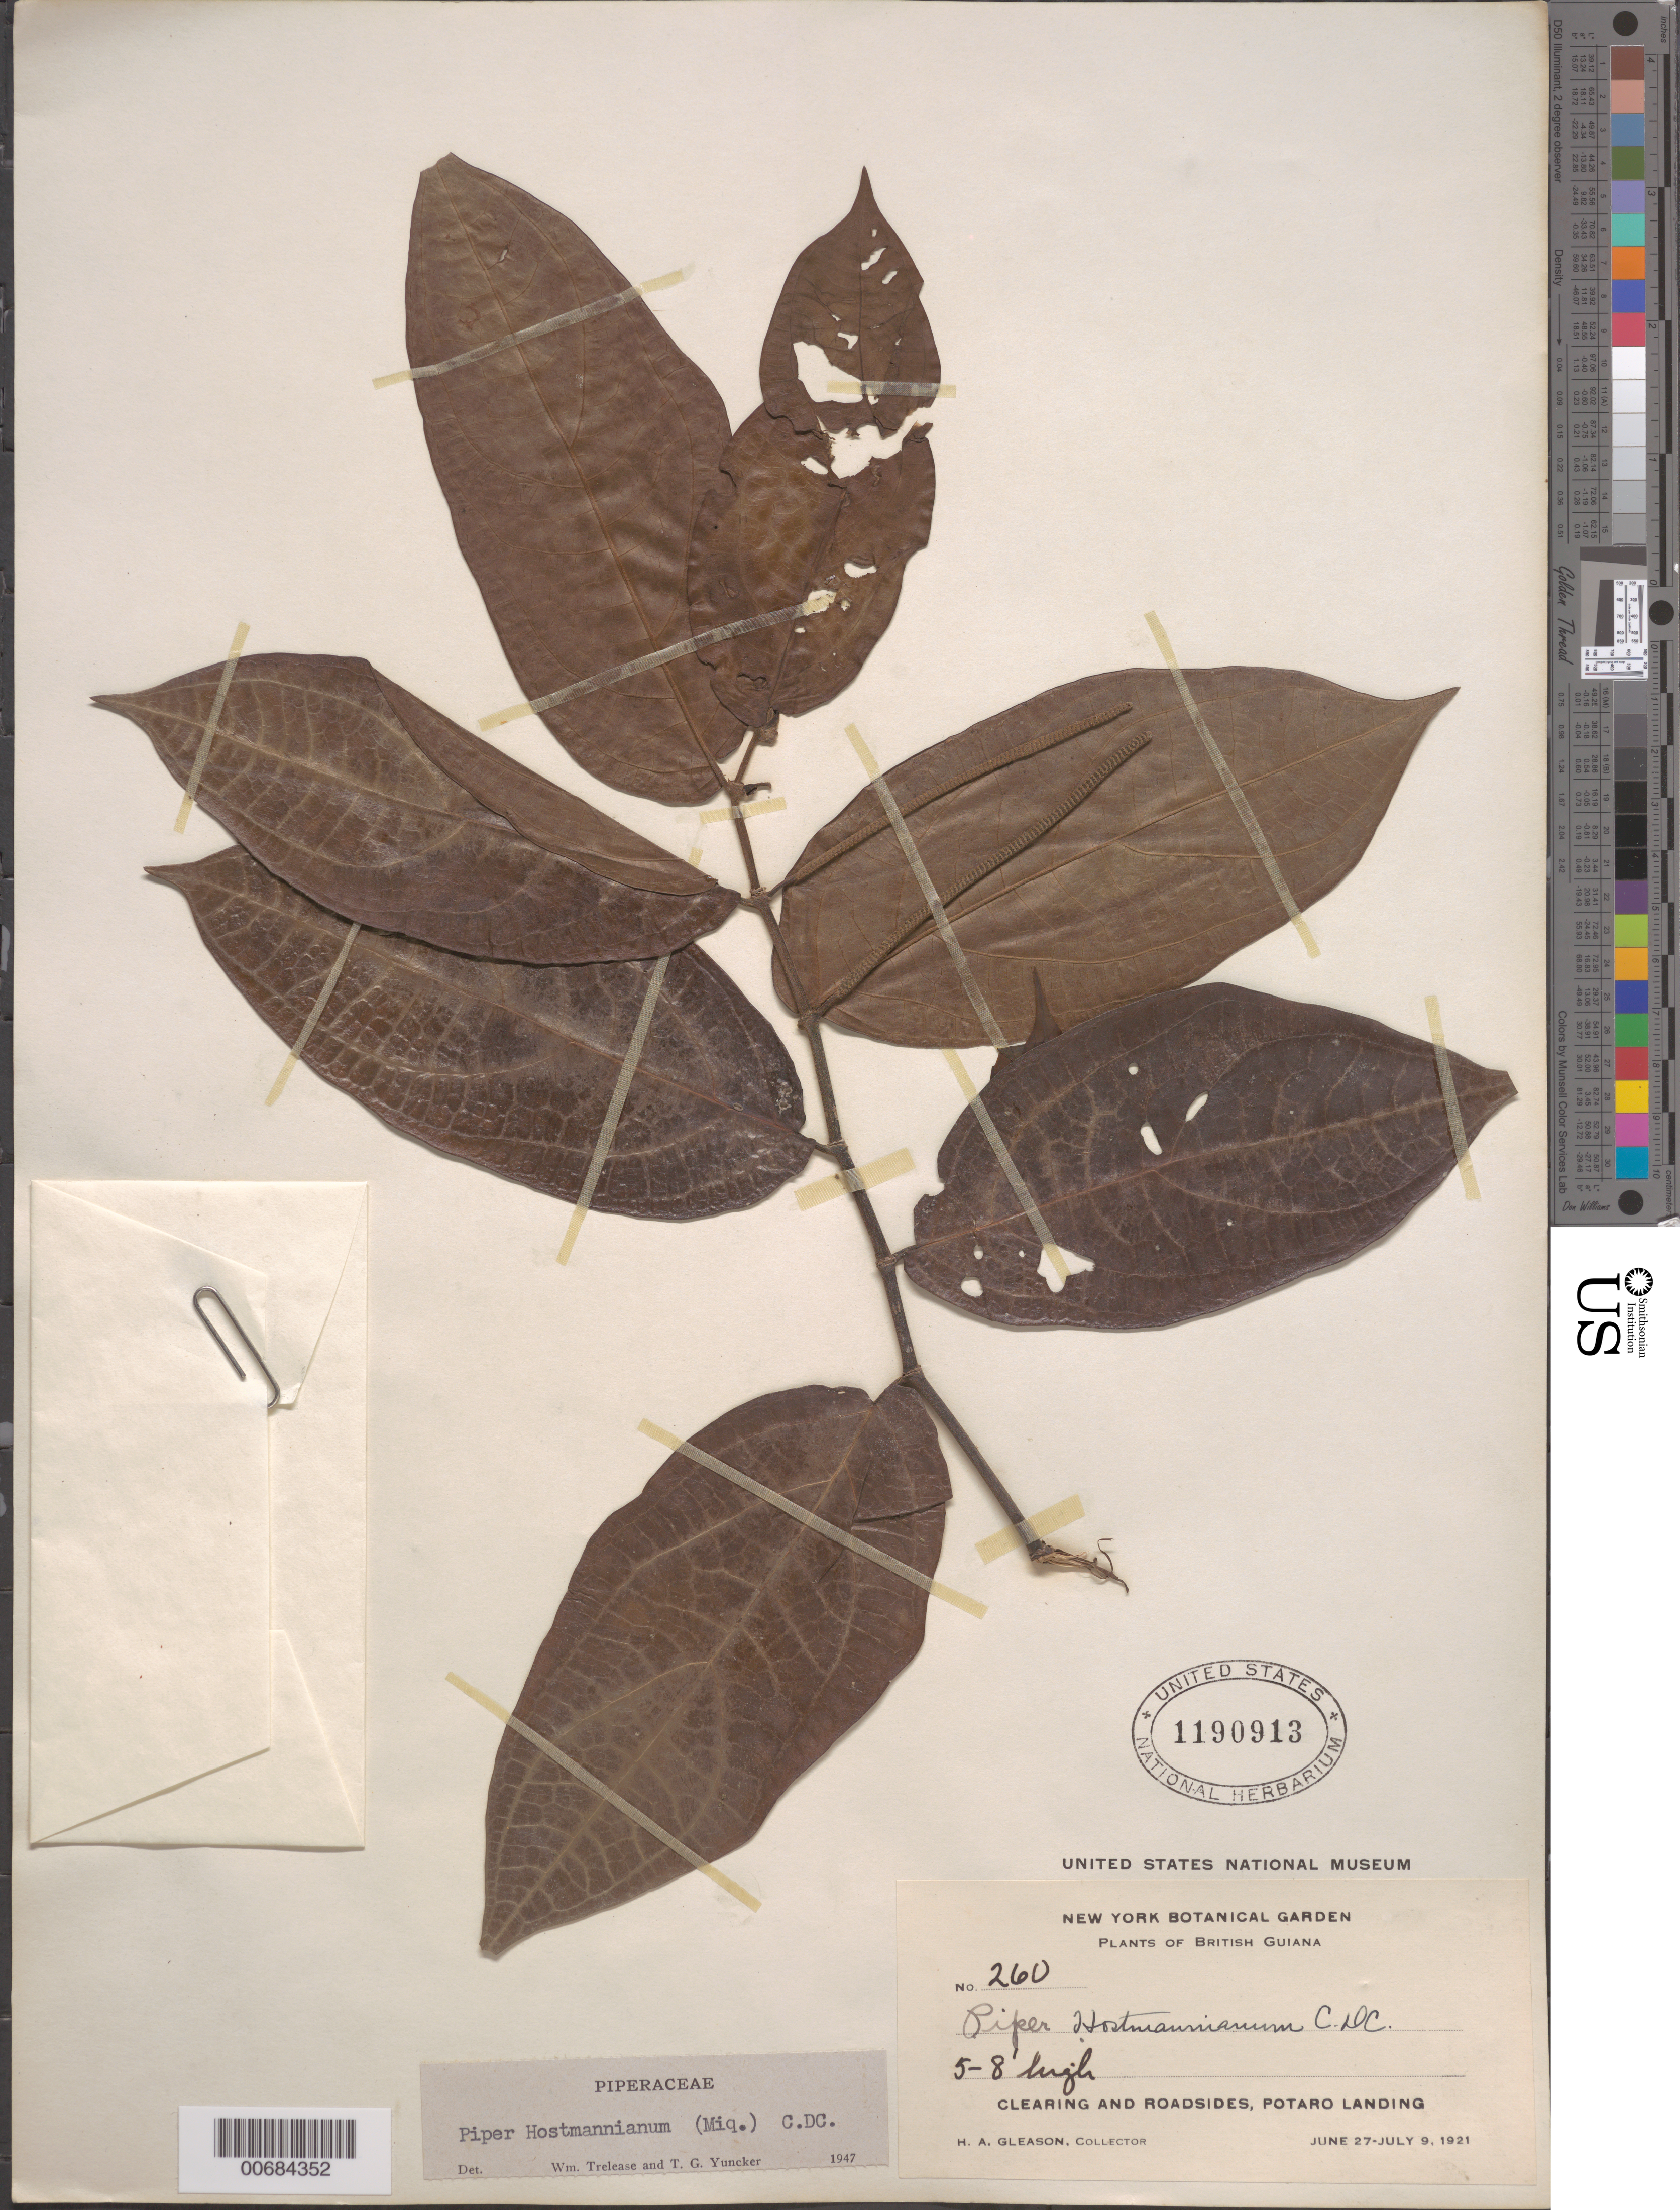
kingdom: Plantae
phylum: Tracheophyta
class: Magnoliopsida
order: Piperales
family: Piperaceae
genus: Piper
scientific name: Piper hostmannianum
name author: (Miq.) C. DC.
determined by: Trelease, W.; Yuncker, T. G.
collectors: H. A. Gleason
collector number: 260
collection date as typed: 27-Jun-21 to 9-Jul-21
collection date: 1921-06-27/1921-07-09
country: Guyana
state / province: Potaro-Siparuni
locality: Kangaruma, Potaro Landing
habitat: Clearing and roadsides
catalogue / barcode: US 1190913